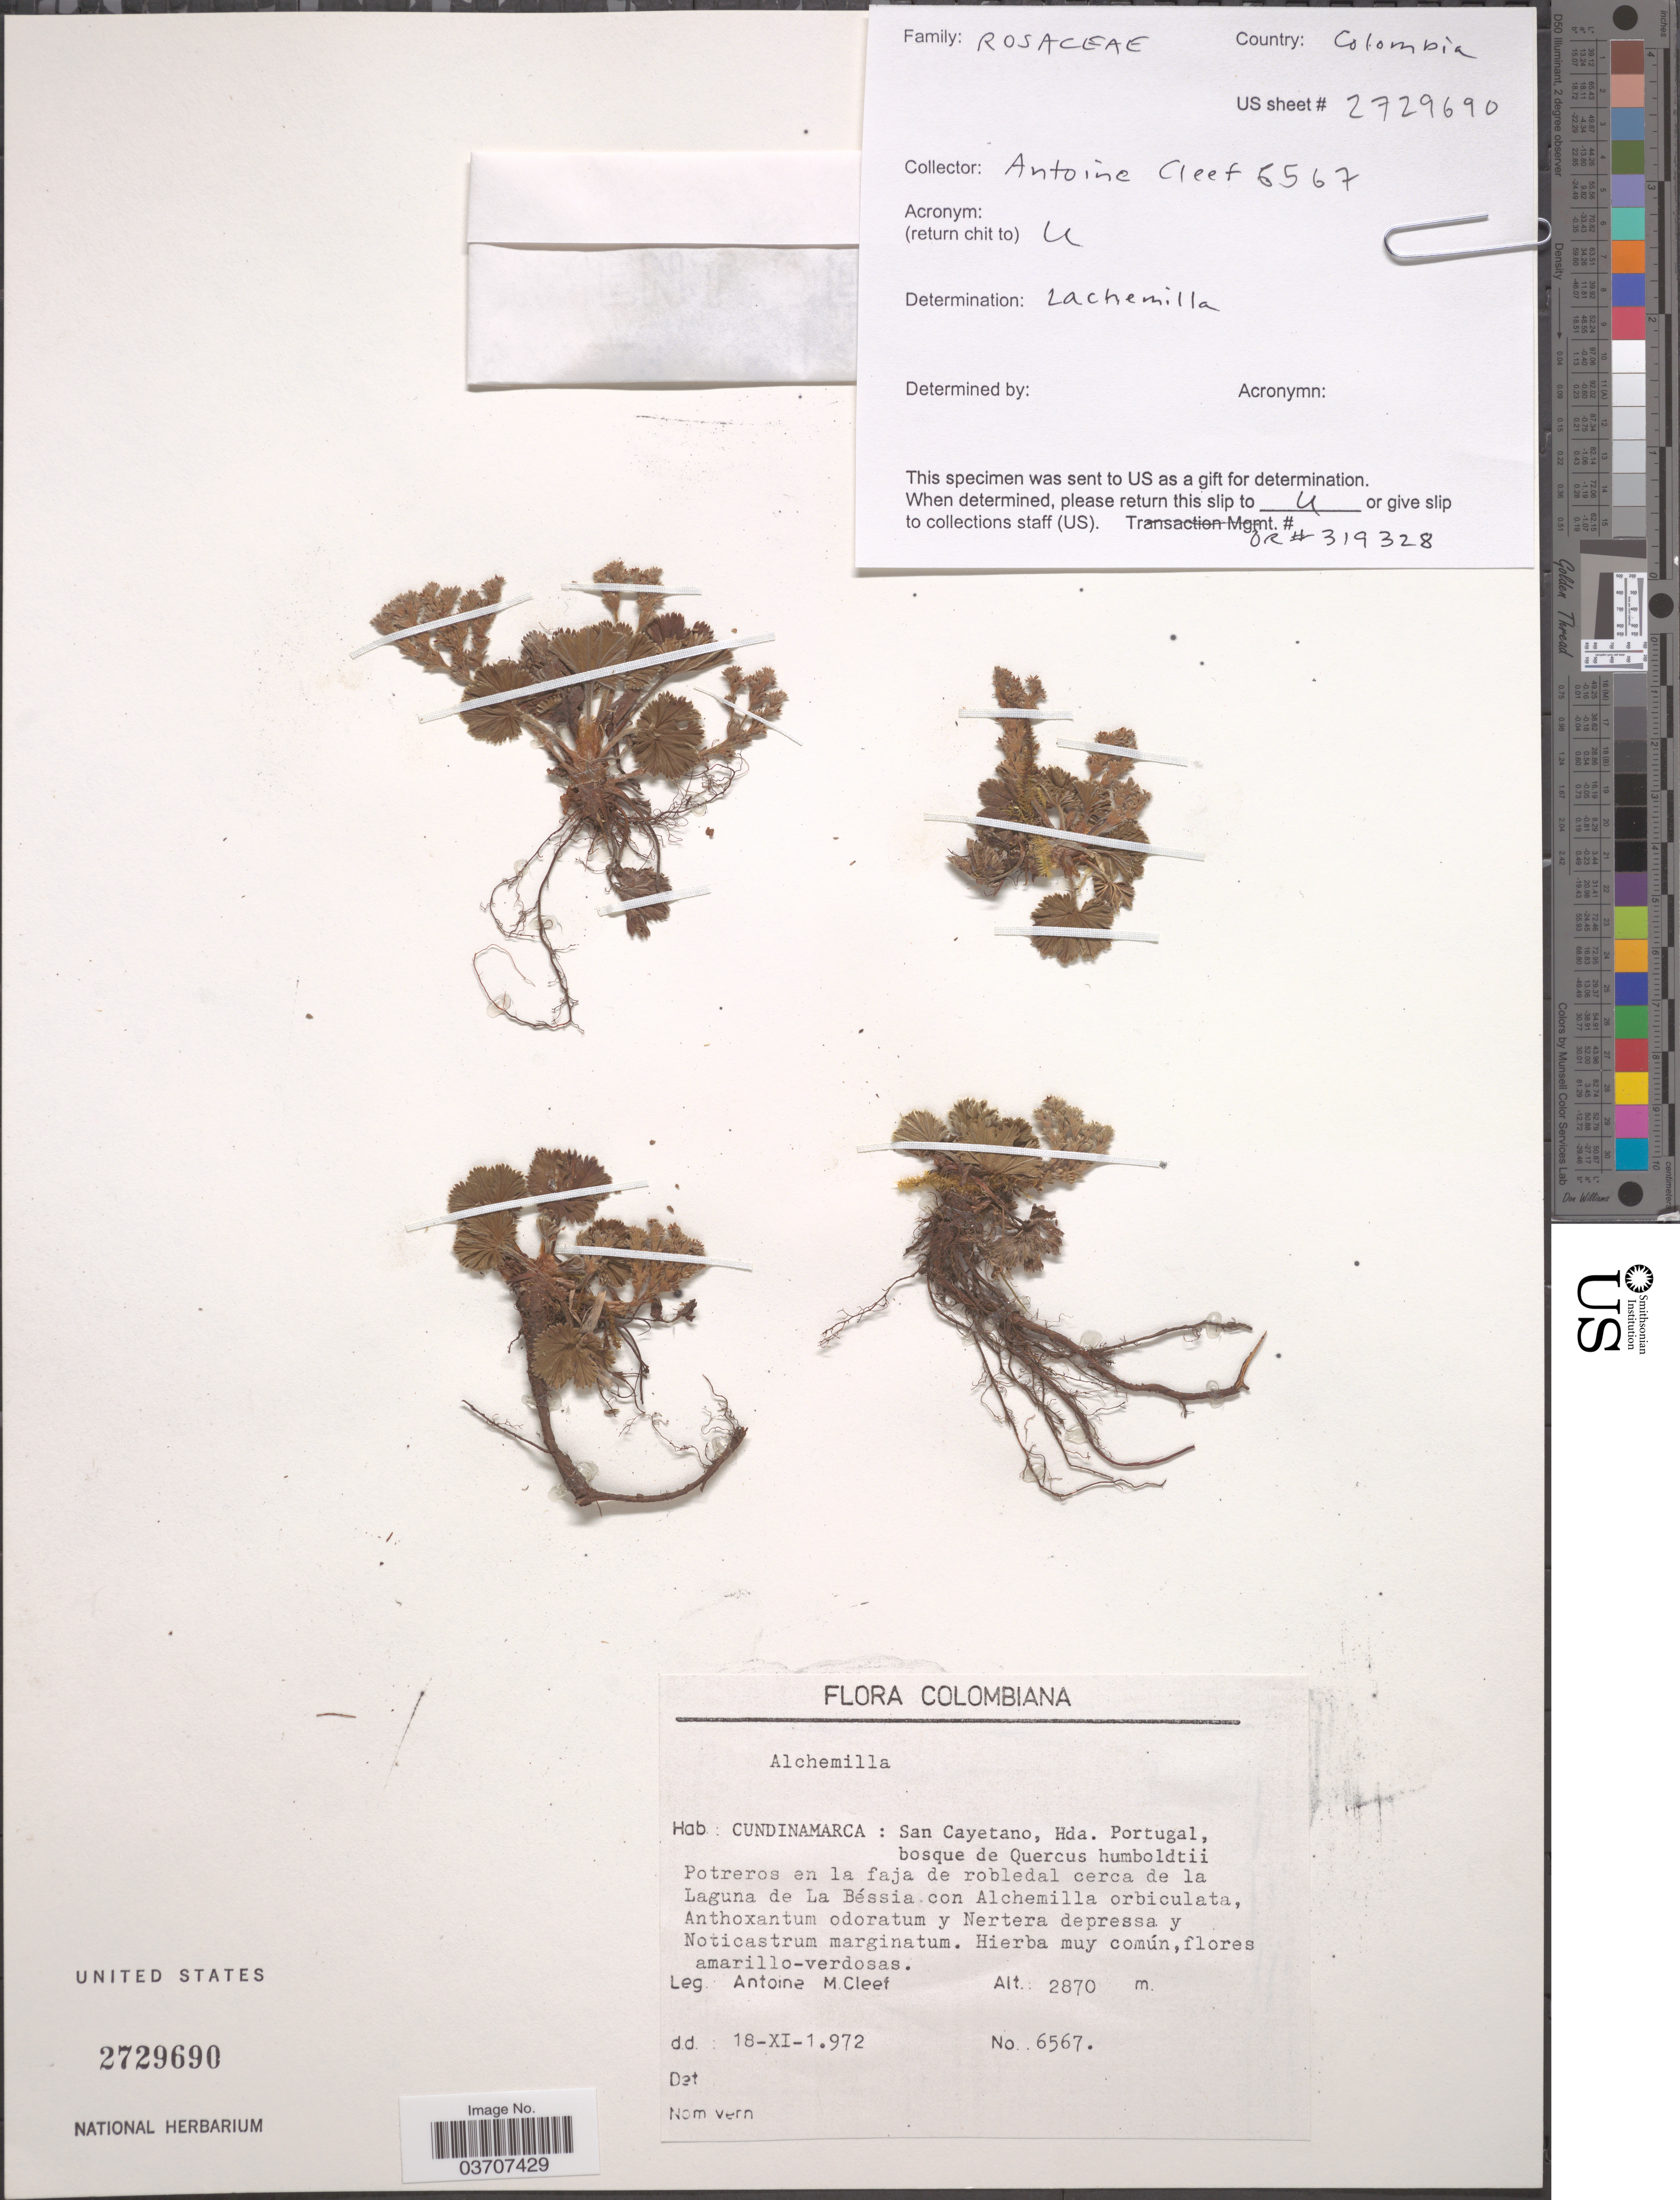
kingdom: Plantae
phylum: Tracheophyta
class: Magnoliopsida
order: Rosales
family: Rosaceae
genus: Alchemilla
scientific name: Alchemilla orbiculata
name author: Ruiz & Pav.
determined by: Dorr, L. J., (BOT), Smithsonian Institution - National Museum of Natural History (UNITED STATES)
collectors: A. M. Cleef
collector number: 6567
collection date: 1972-11-18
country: Colombia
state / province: Cundinamarca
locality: San Cayetano, Hda. Portugal, cerca de la Laguna de la faja de robledal cerca de la Laguna de La Béssia.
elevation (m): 2870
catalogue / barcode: US 2729690